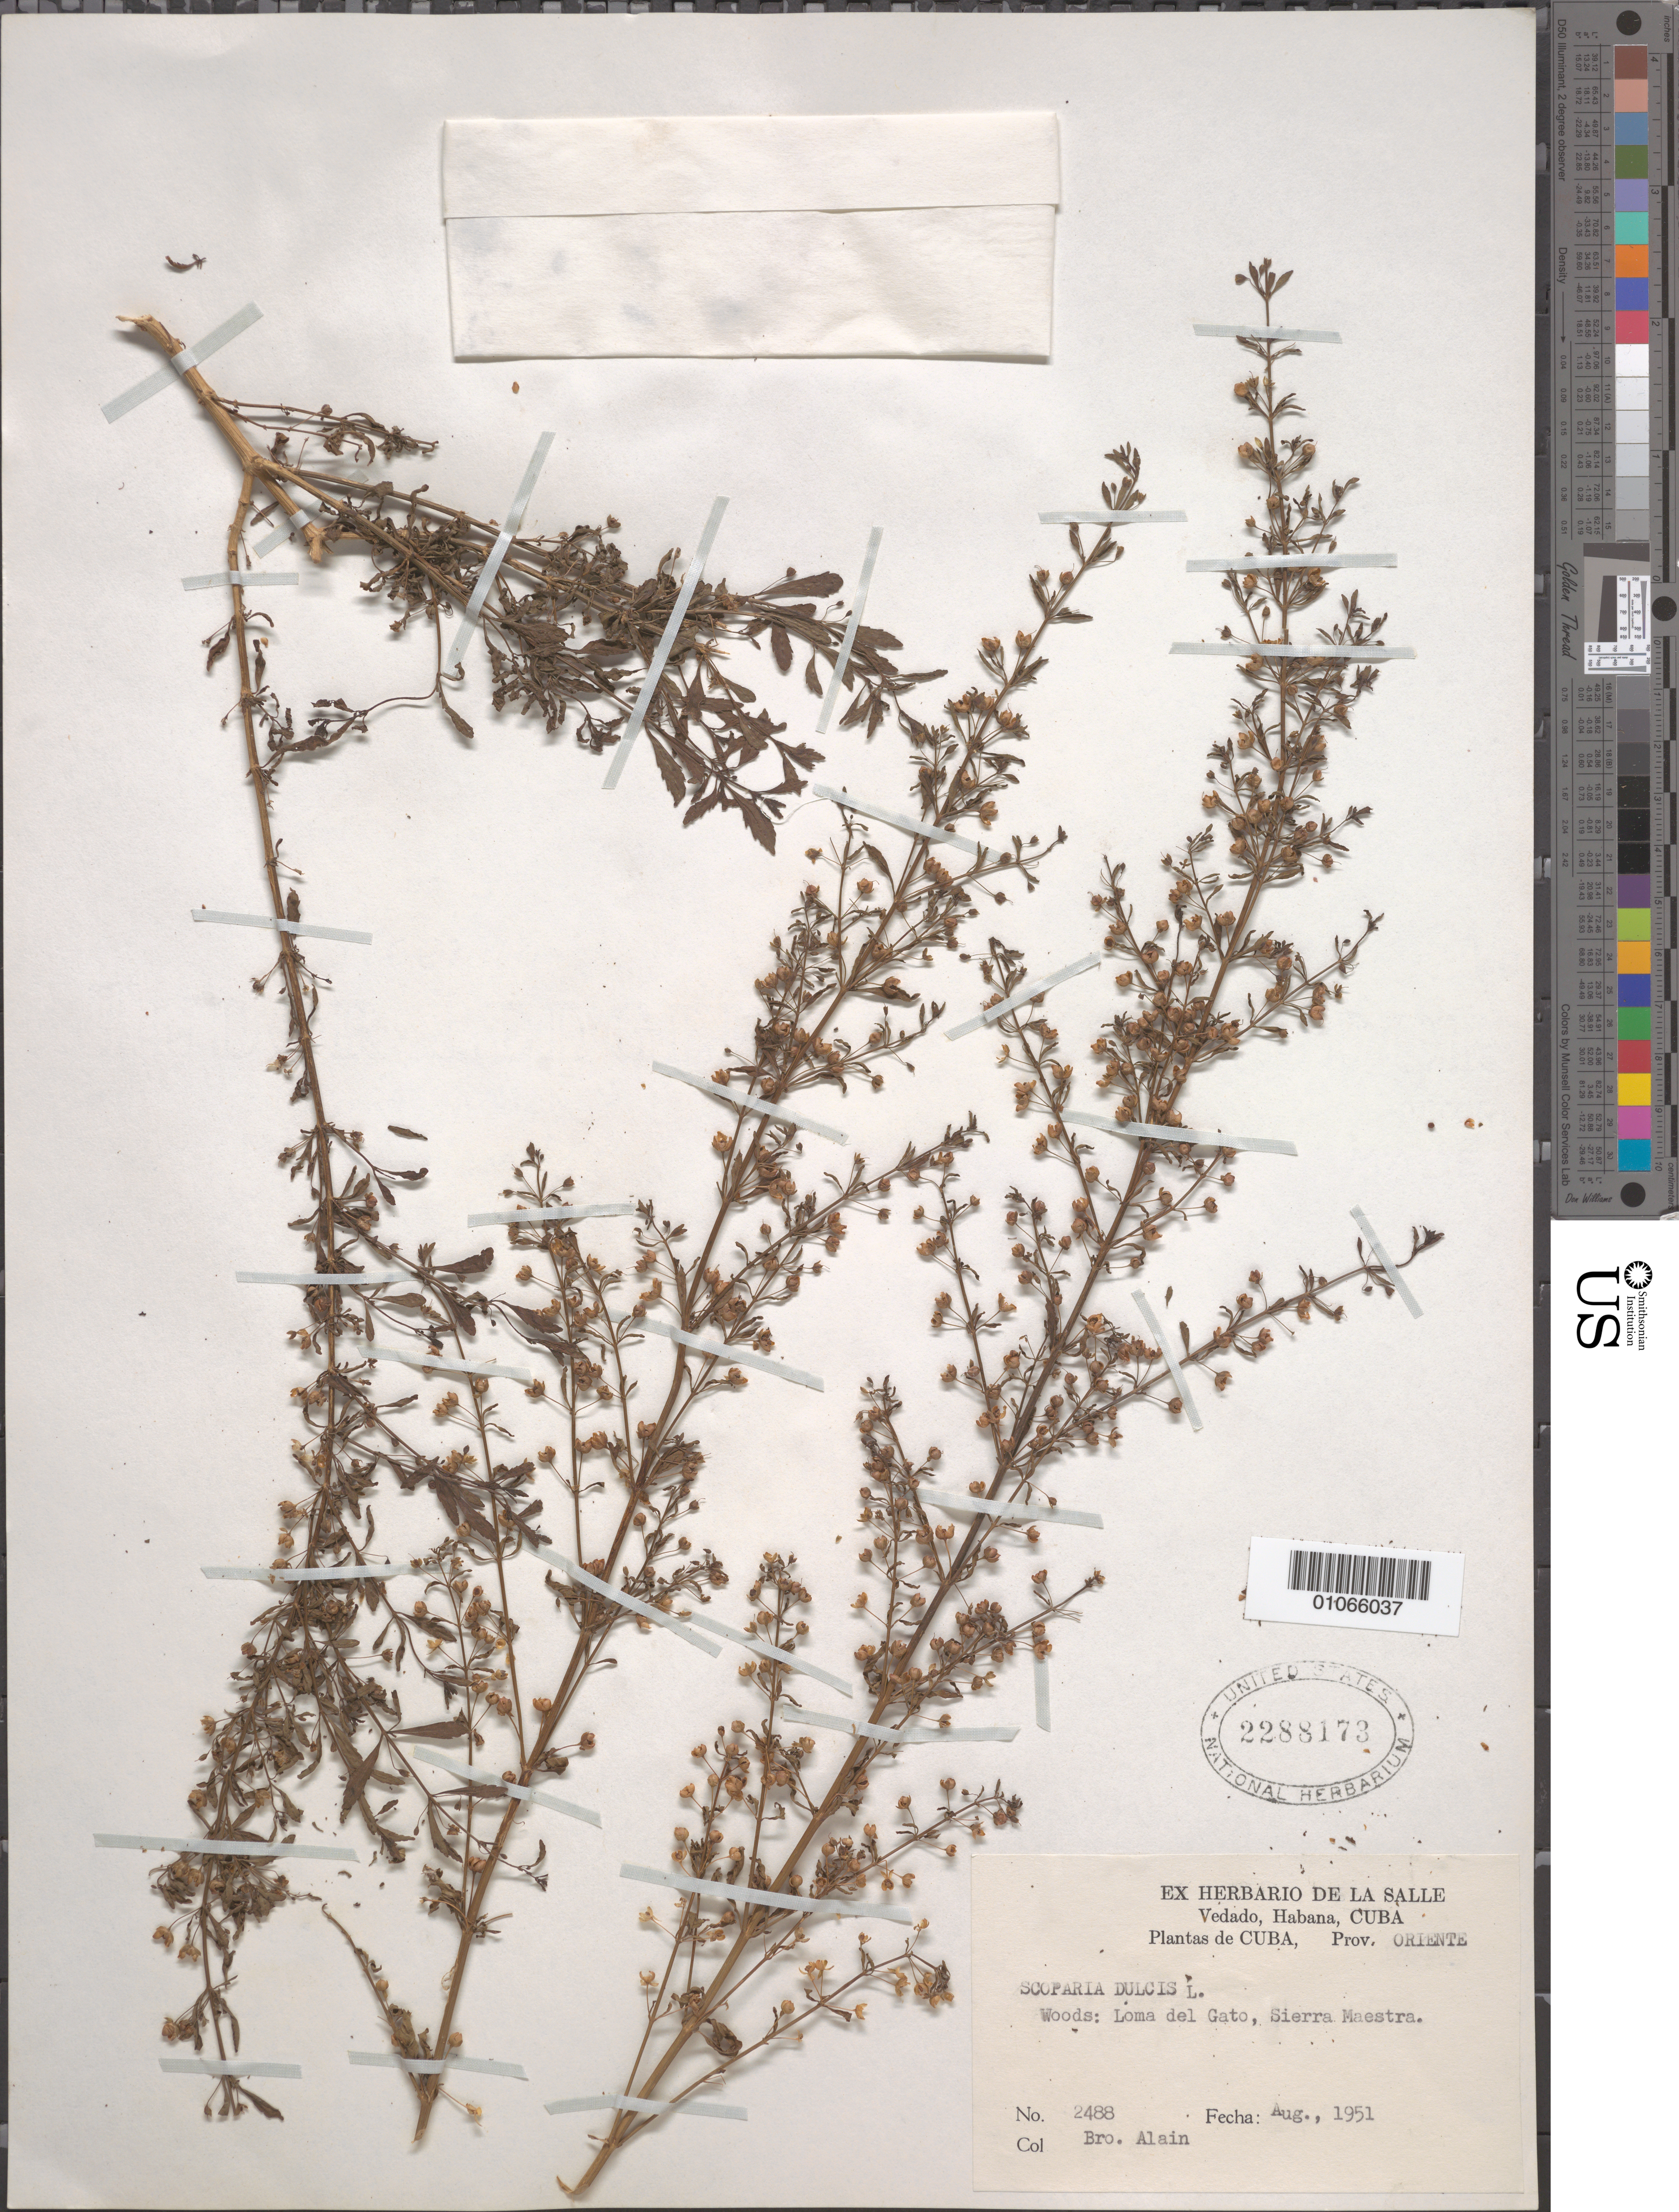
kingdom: Plantae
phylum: Tracheophyta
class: Magnoliopsida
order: Lamiales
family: Plantaginaceae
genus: Scoparia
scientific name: Scoparia dulcis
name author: L.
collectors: A. H. Liogier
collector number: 2488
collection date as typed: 01 Aug 1951 to 31 Aug 1951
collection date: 1951-08-01/1951-08-31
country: Cuba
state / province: Oriente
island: Cuba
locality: Woods: Loma del Gato, Sierra Maestra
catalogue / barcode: US 2288173